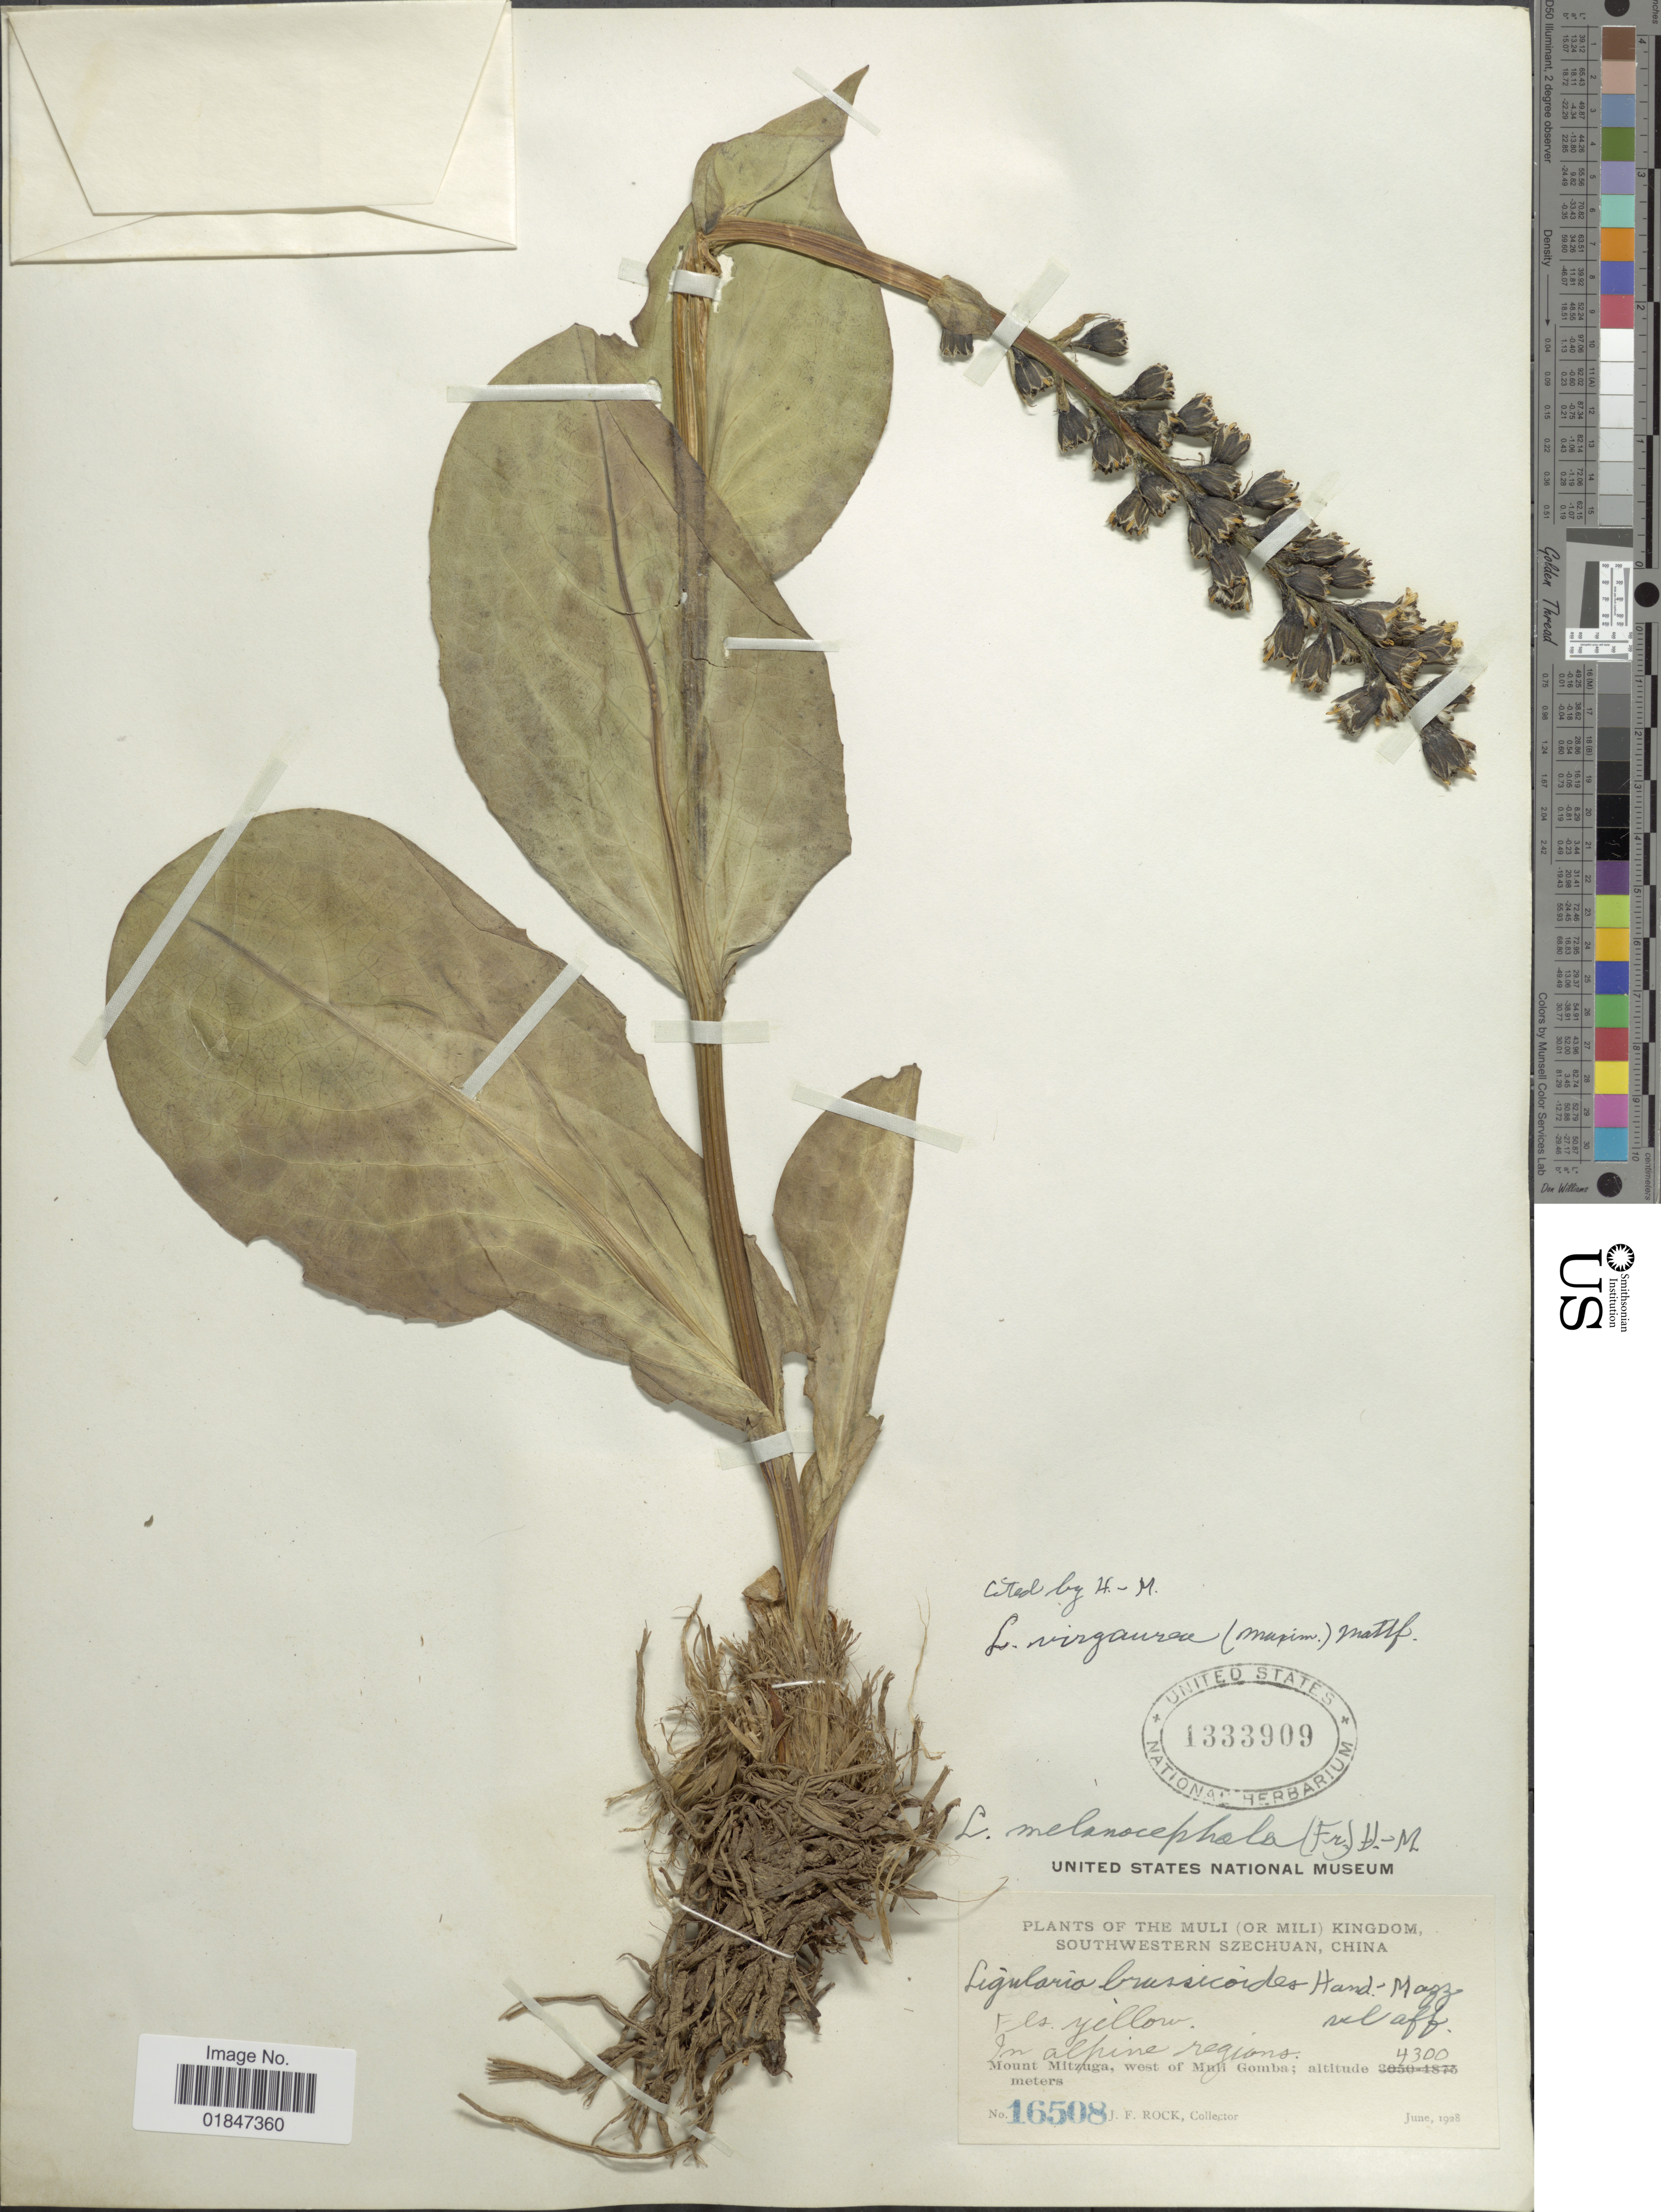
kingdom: Plantae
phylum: Tracheophyta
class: Magnoliopsida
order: Asterales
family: Asteraceae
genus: Ligularia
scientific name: Ligularia virgaurea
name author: (Maxim.) Mattf. ex Rehder & Kobuski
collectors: J. Rock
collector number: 16508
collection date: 1928-06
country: China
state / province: Sichuan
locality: The Muli (or Mili) Kingdom, Southwestern Szechuan, in alpine regions: Mount Mitzuga, west of Muli Gomba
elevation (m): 4300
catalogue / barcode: US 1333909